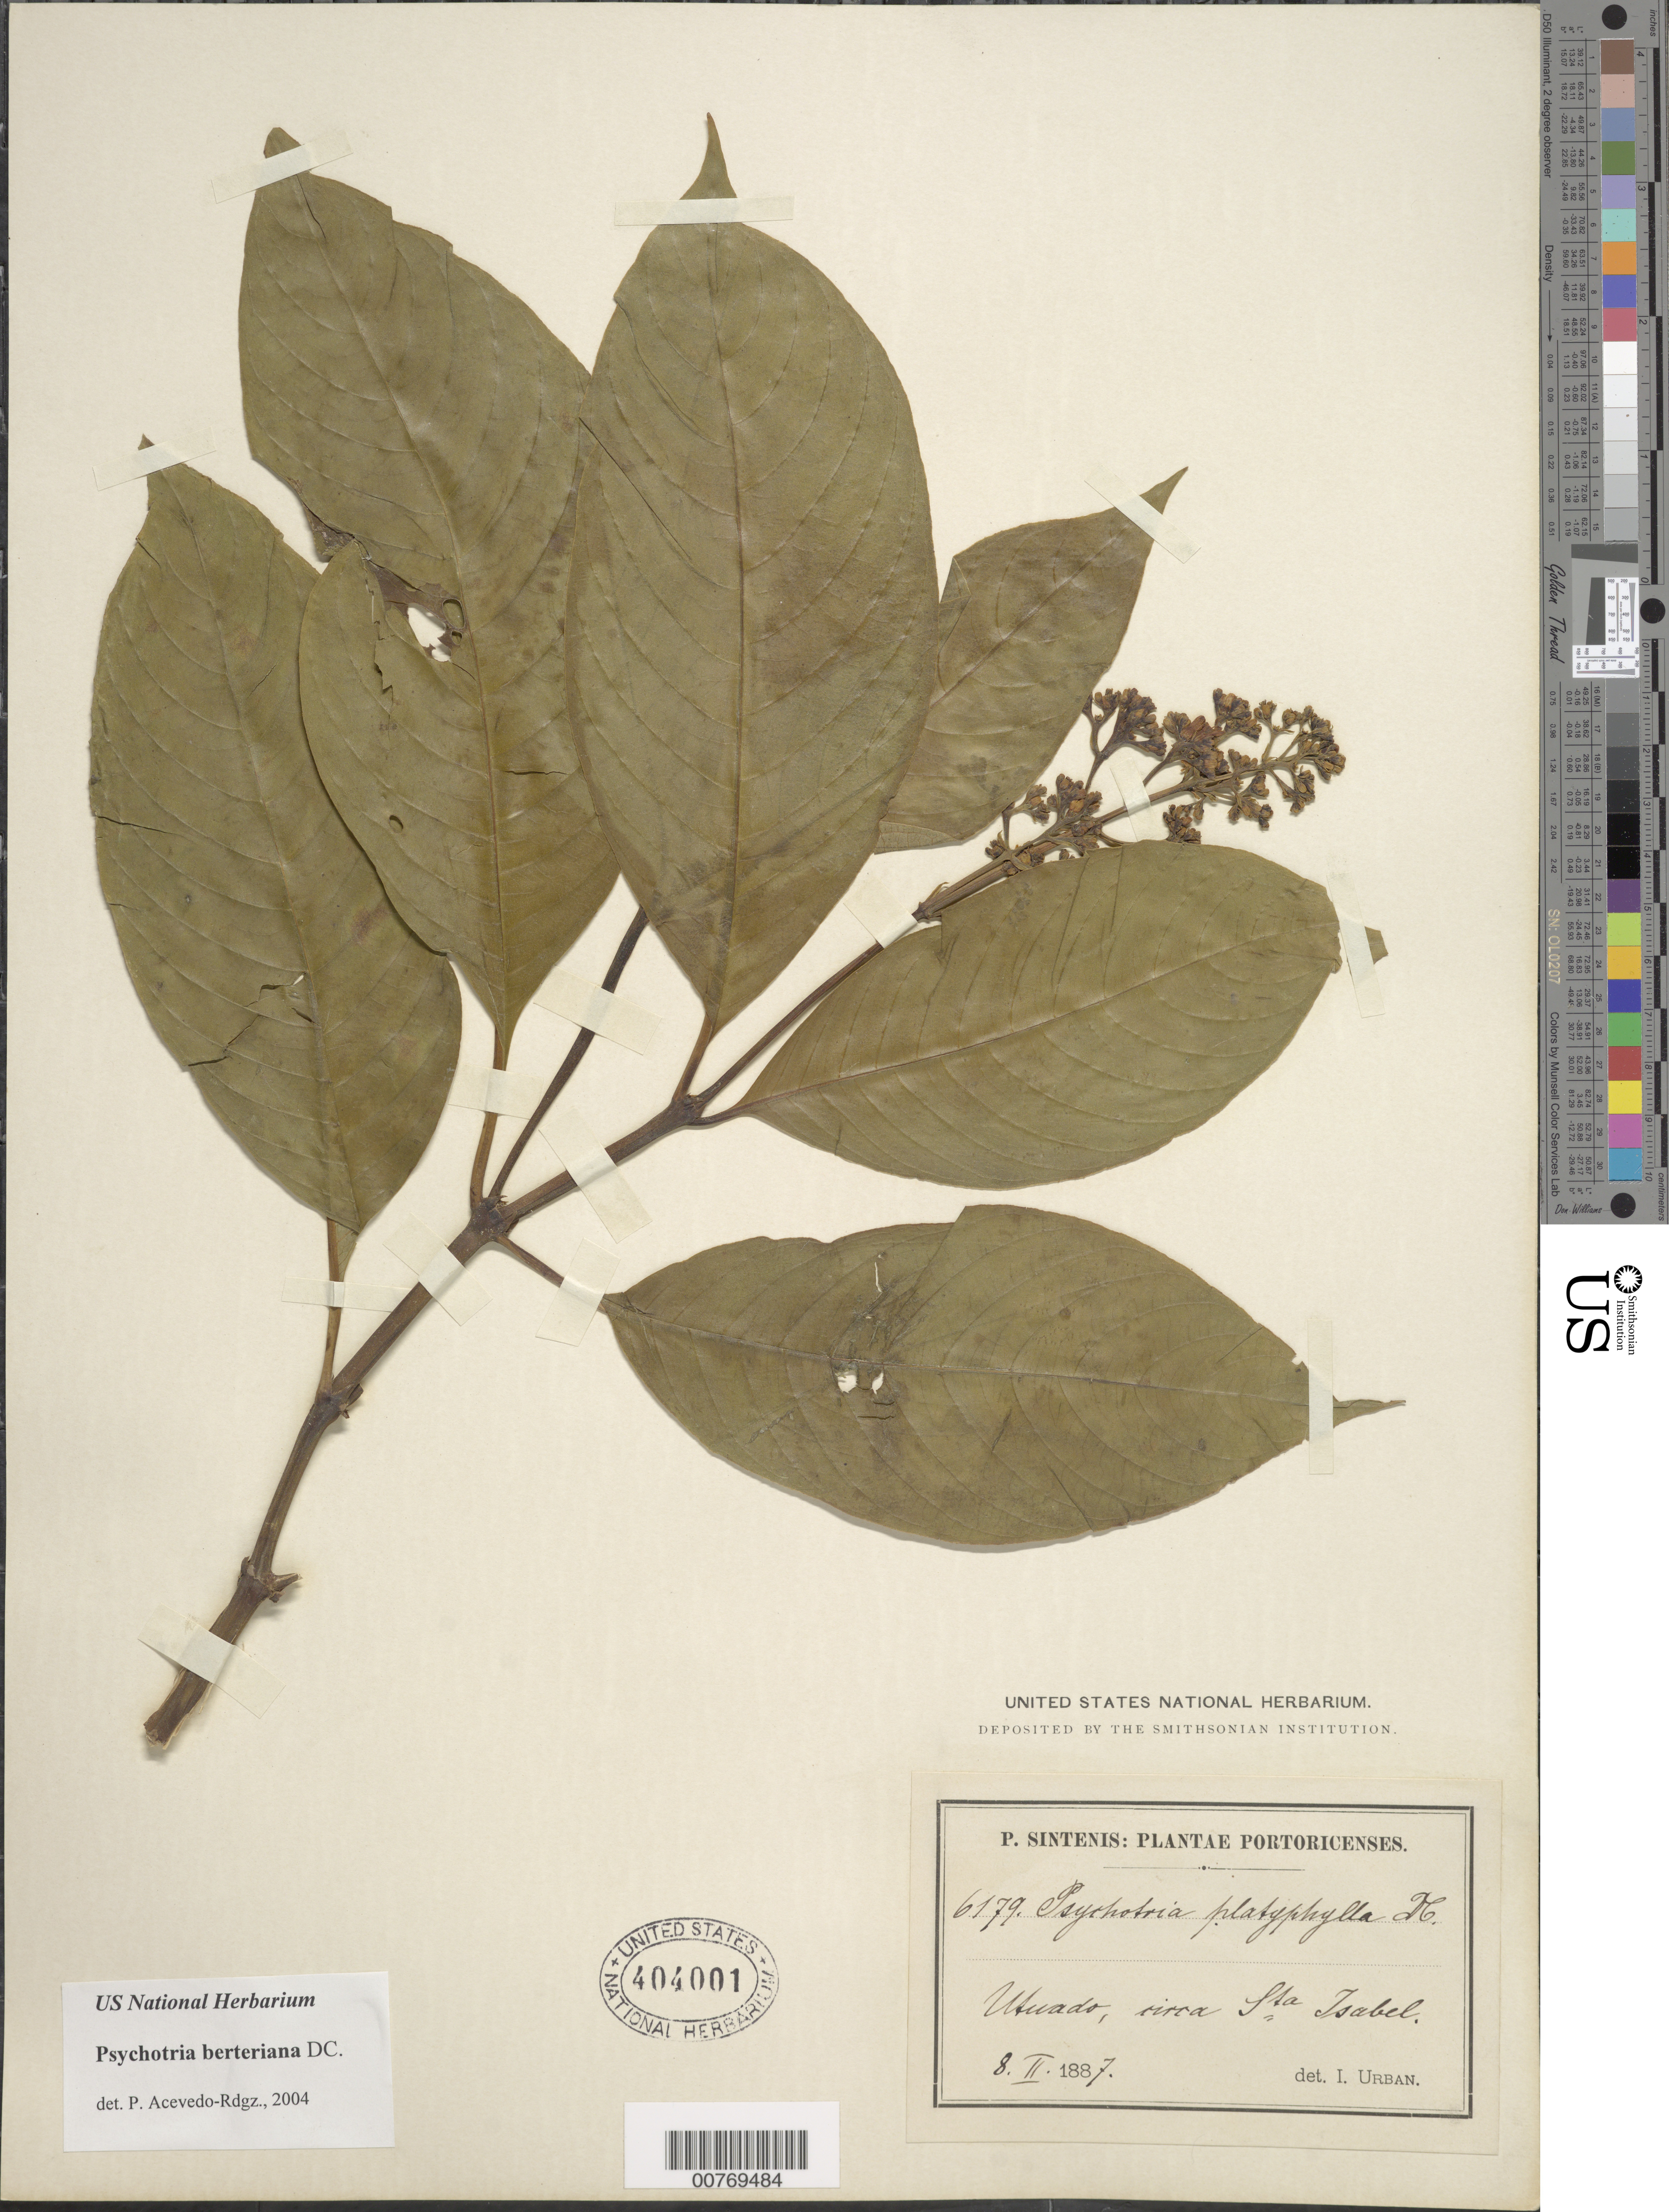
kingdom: Plantae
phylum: Tracheophyta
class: Magnoliopsida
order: Gentianales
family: Rubiaceae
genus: Psychotria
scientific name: Psychotria berteroana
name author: DC.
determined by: Acevedo-Rodríguez, P., (BOT), Smithsonian Institution - National Museum of Natural History (UNITED STATES)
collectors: P. Sintenis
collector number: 6179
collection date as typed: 08 Feb 1887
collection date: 1887-02-08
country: Puerto Rico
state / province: Utuado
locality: Utuado, circa Sta. Isabel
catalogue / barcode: US 404001